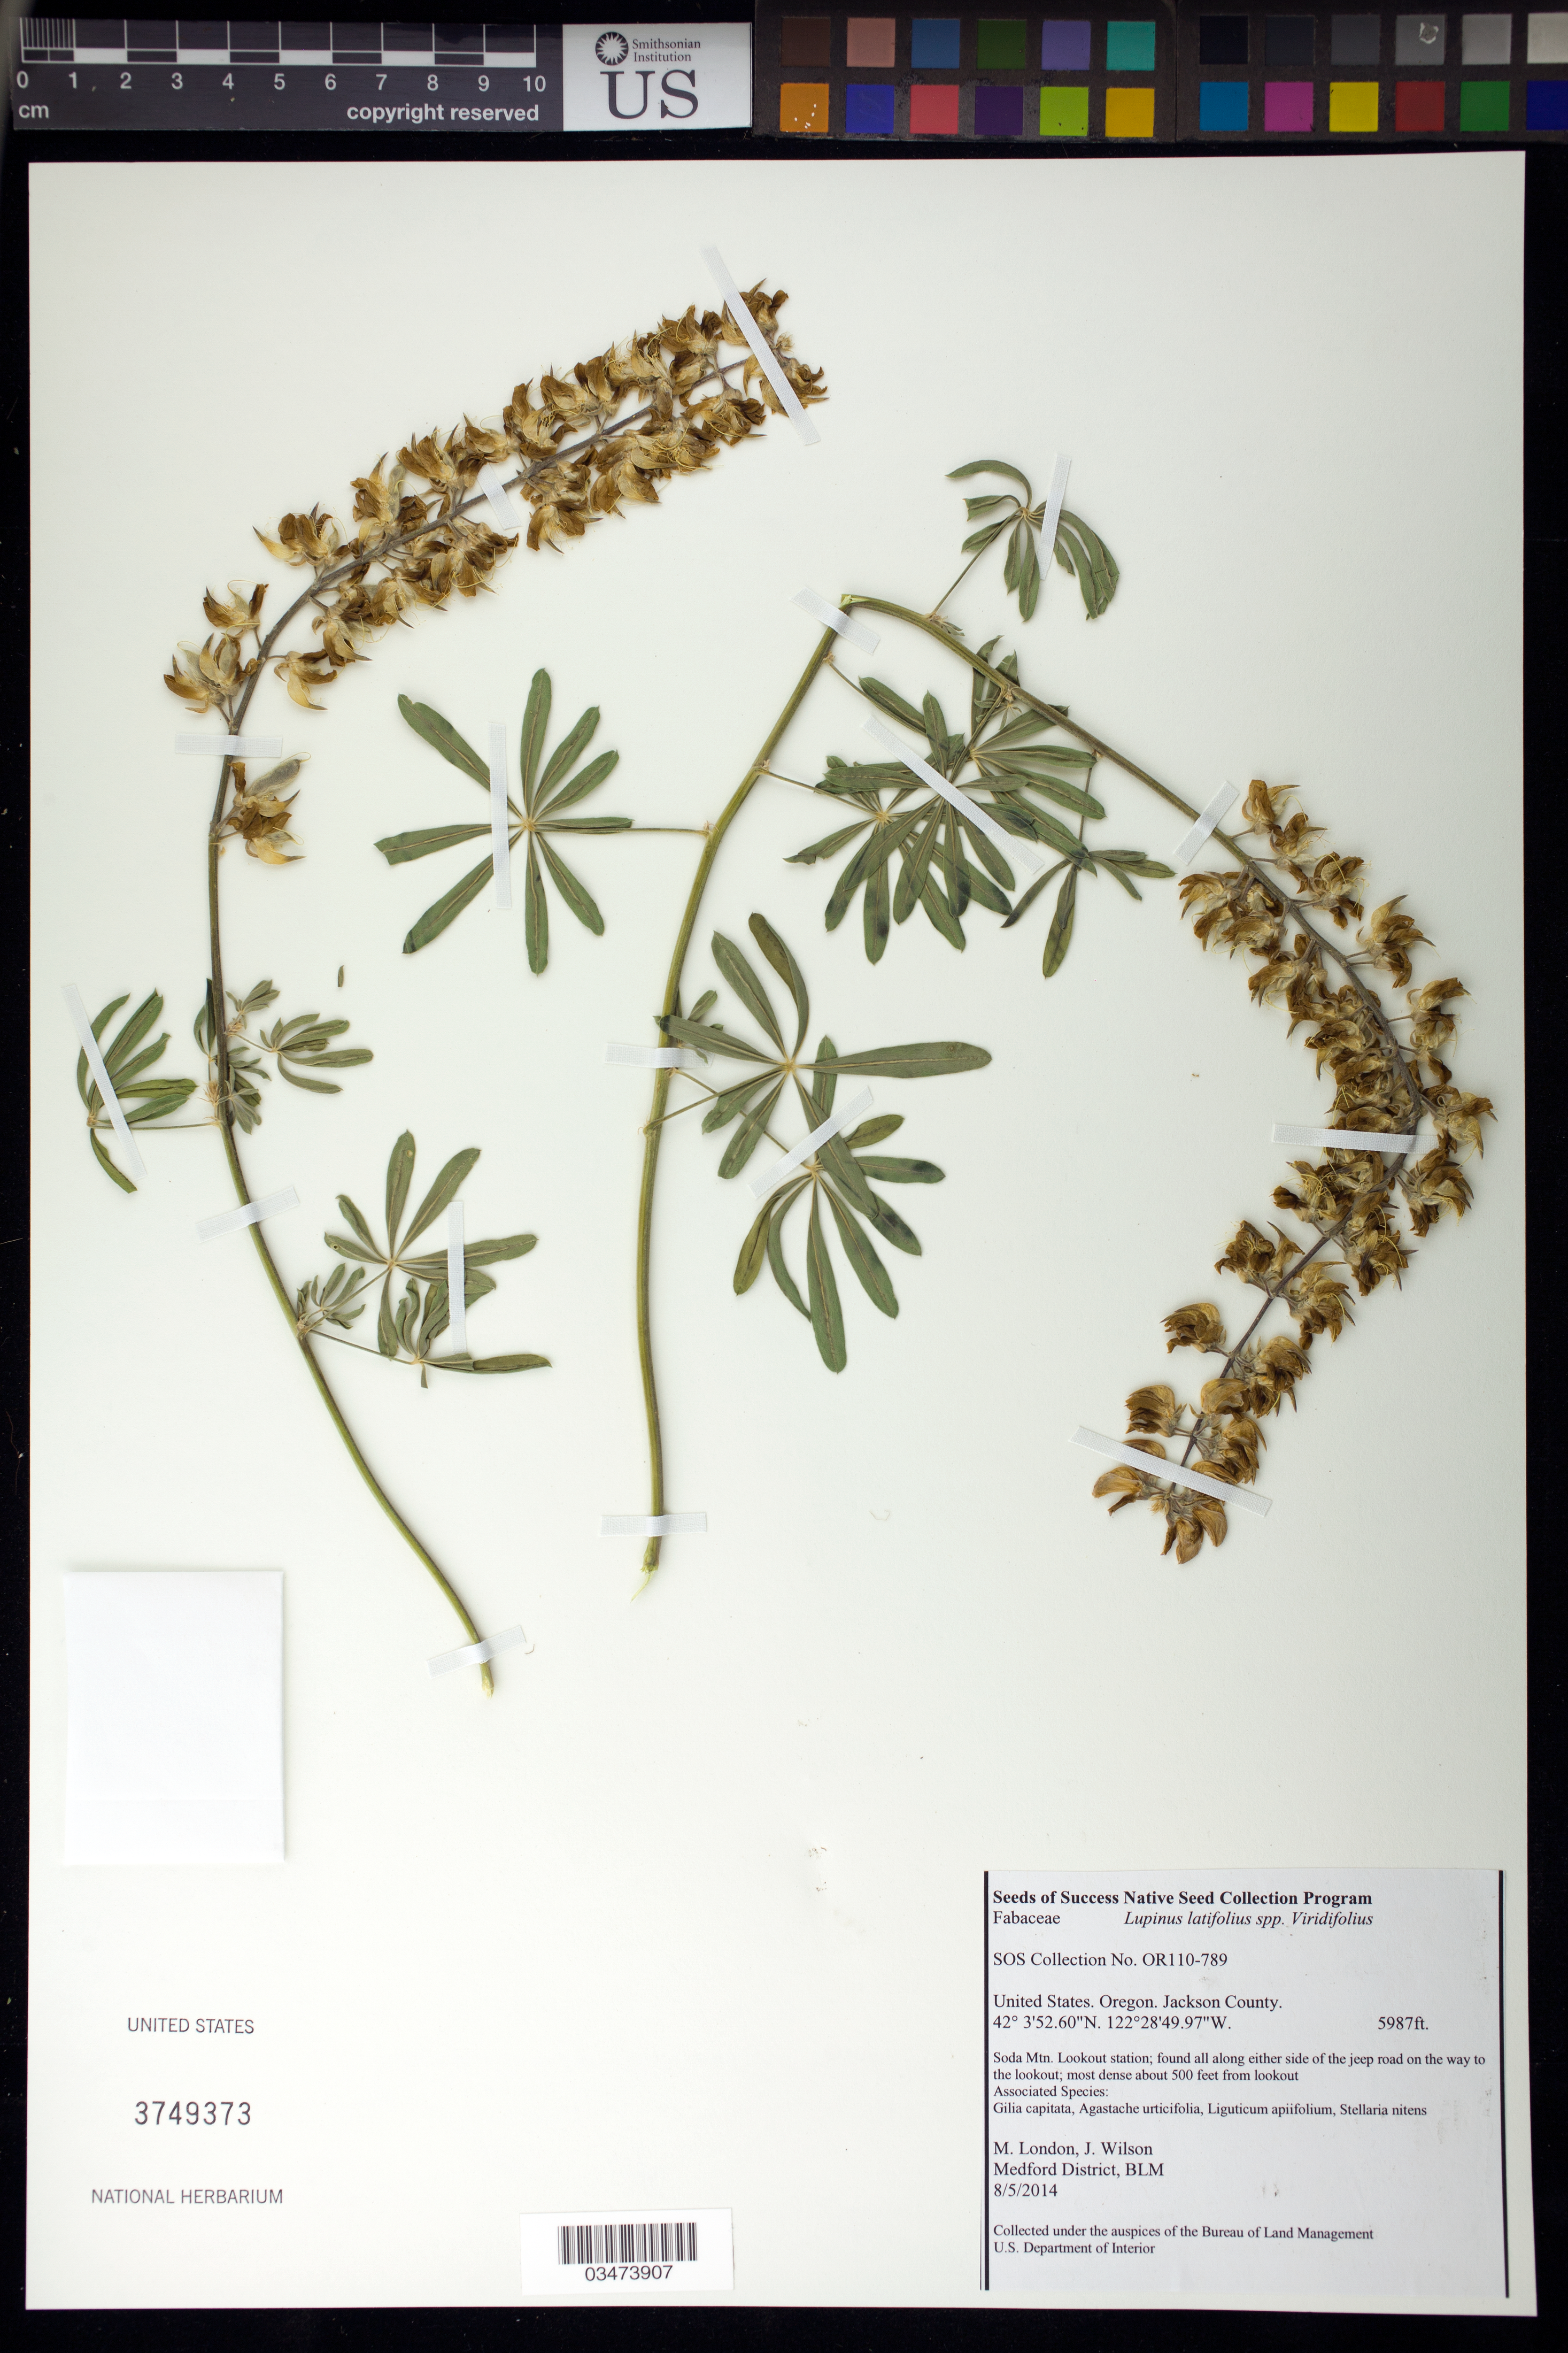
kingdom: Plantae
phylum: Tracheophyta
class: Magnoliopsida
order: Fabales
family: Fabaceae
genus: Lupinus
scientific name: Lupinus latifolius subsp. viridifolius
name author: (A. Heller) Kenney & D.B. Dunn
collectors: M. London & J. Wilson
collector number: OR110-789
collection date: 2014-08-05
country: United States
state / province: Oregon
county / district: Jackson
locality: Soda Mtn Lookout station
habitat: Associated species: Gilia capitata, Agastache urticifolia, Liguticum apiifolium, Stellaria nitens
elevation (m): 1825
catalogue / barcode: US 3749373